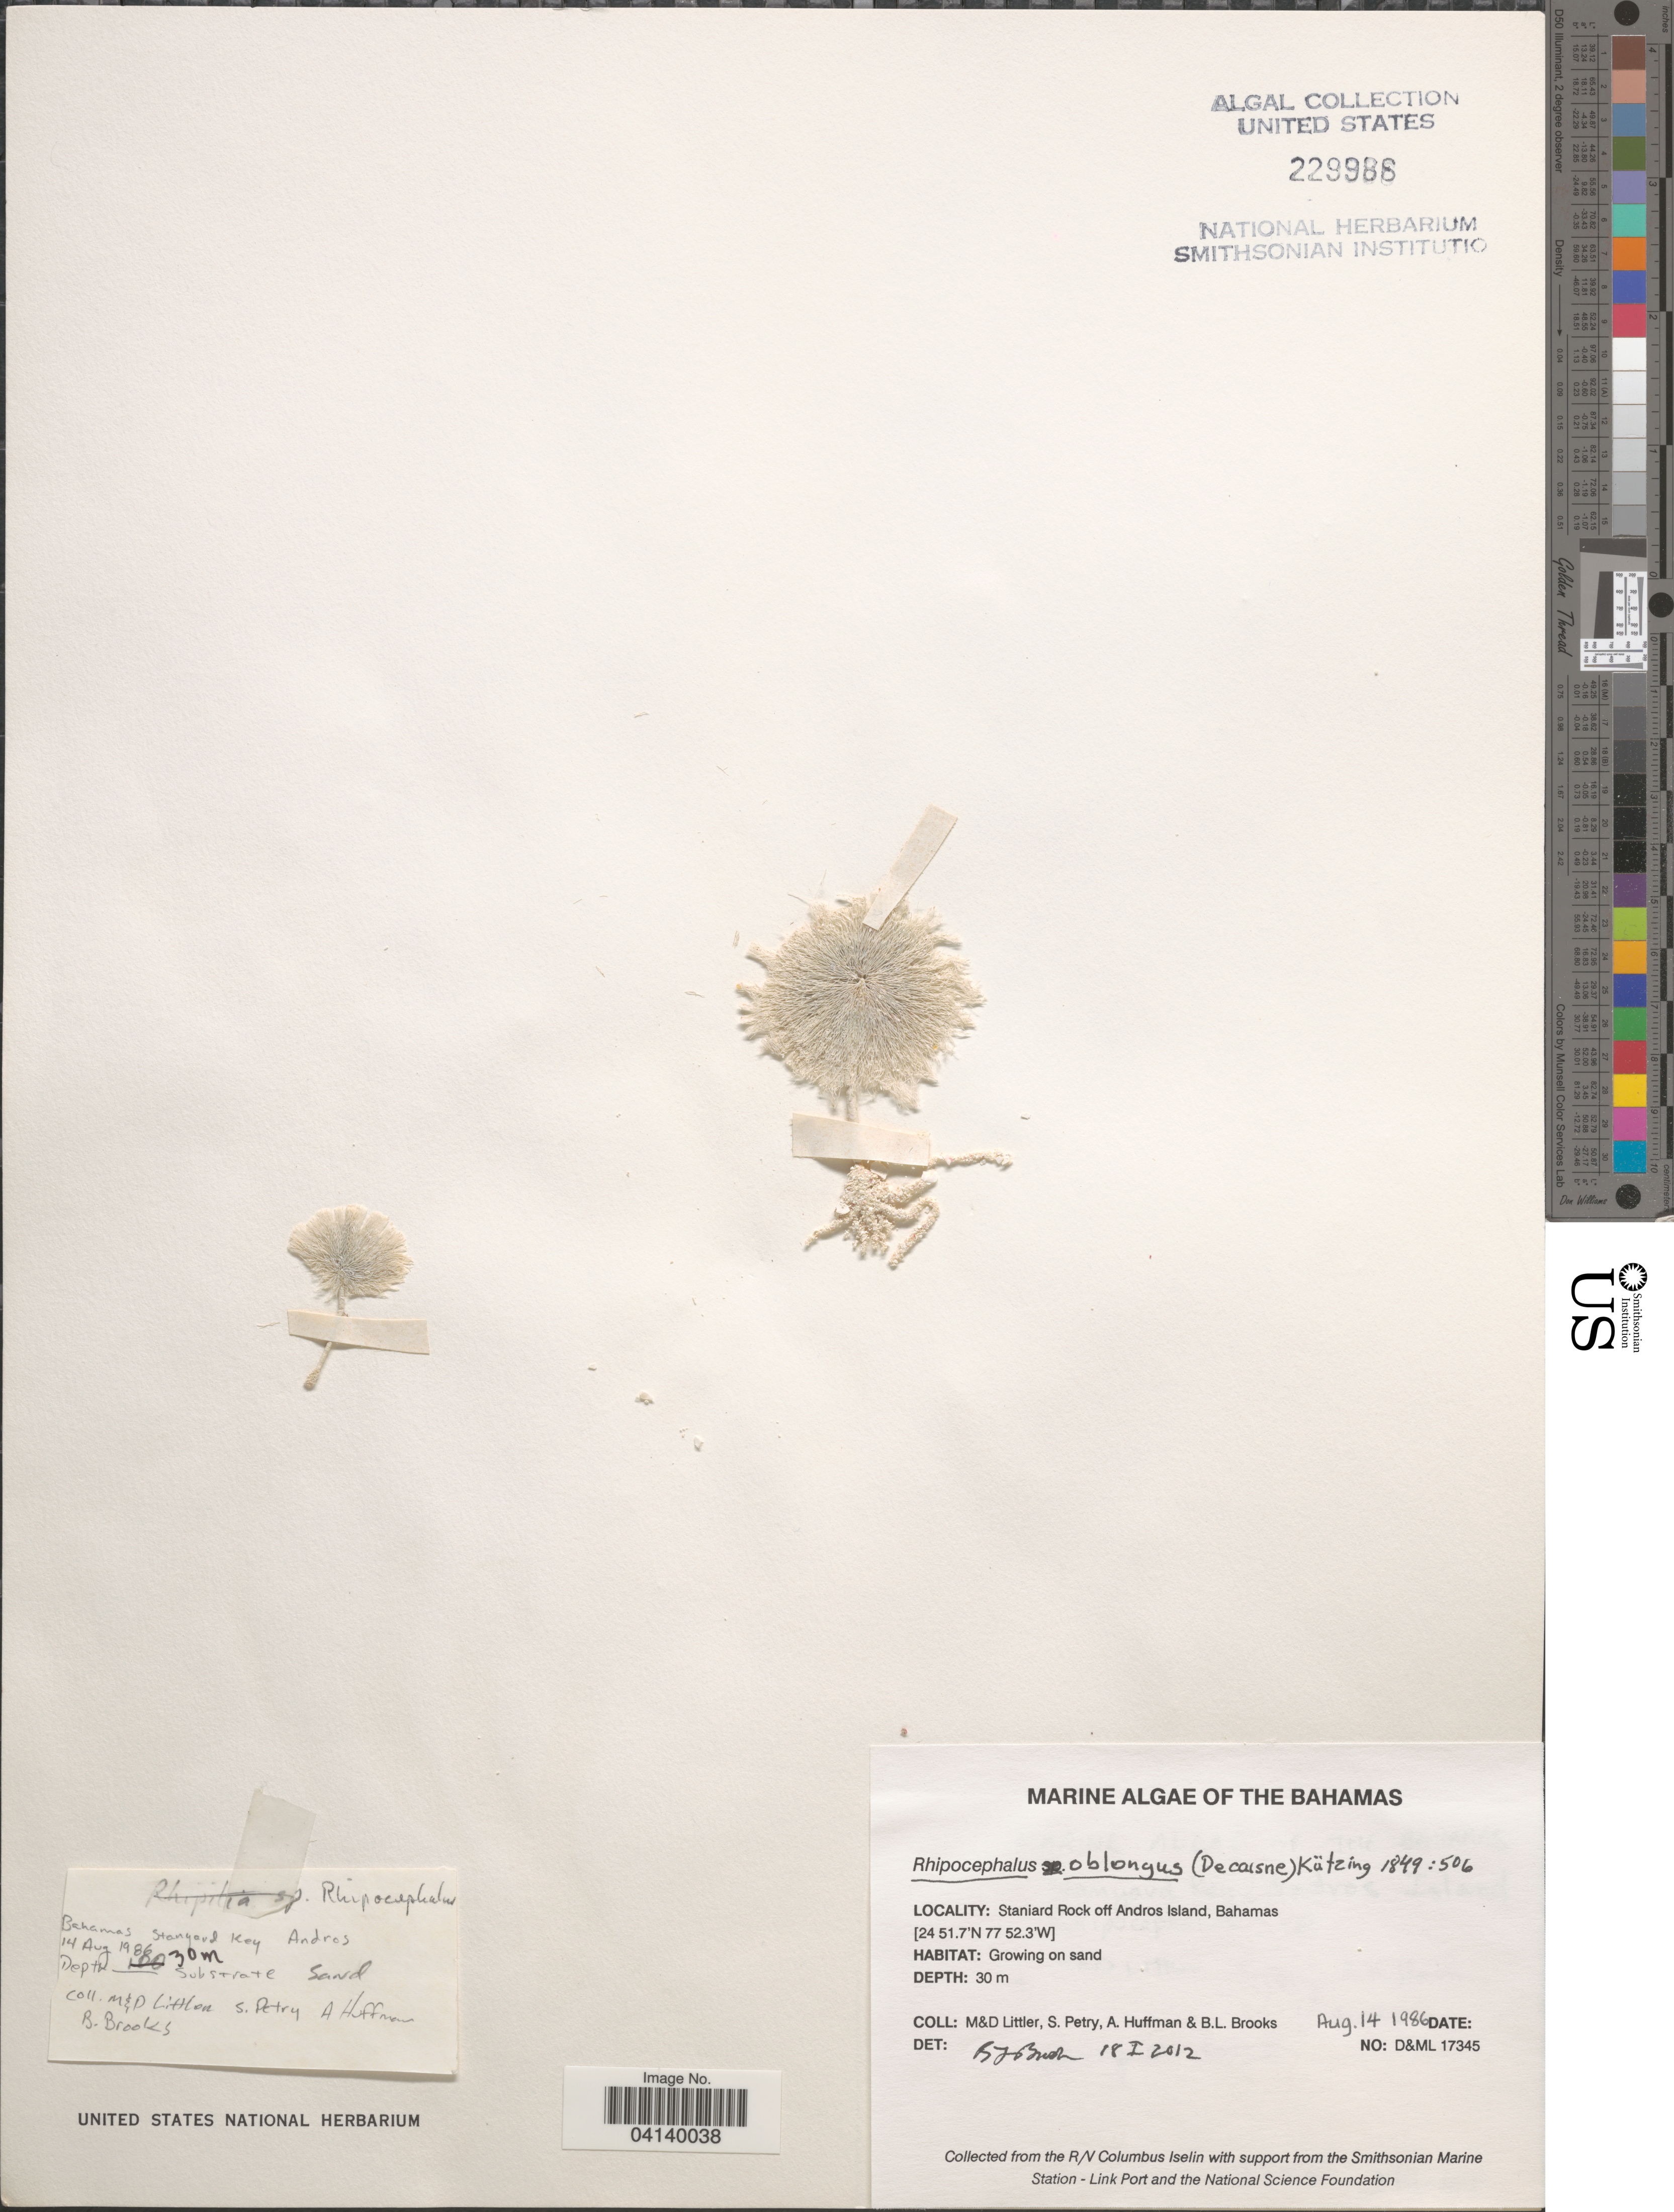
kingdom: Plantae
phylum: Chlorophyta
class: Ulvophyceae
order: Bryopsidales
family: Udoteaceae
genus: Rhipocephalus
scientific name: Rhipocephalus oblongus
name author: (Decne.) Kütz.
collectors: M. Littler, D. S. Littler, S. Petry, A. Huffman & B. Brooks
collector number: D&ML17345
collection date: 1986-08-14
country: Bahamas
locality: Staniard Rock off Andros Island.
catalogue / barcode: US 229986